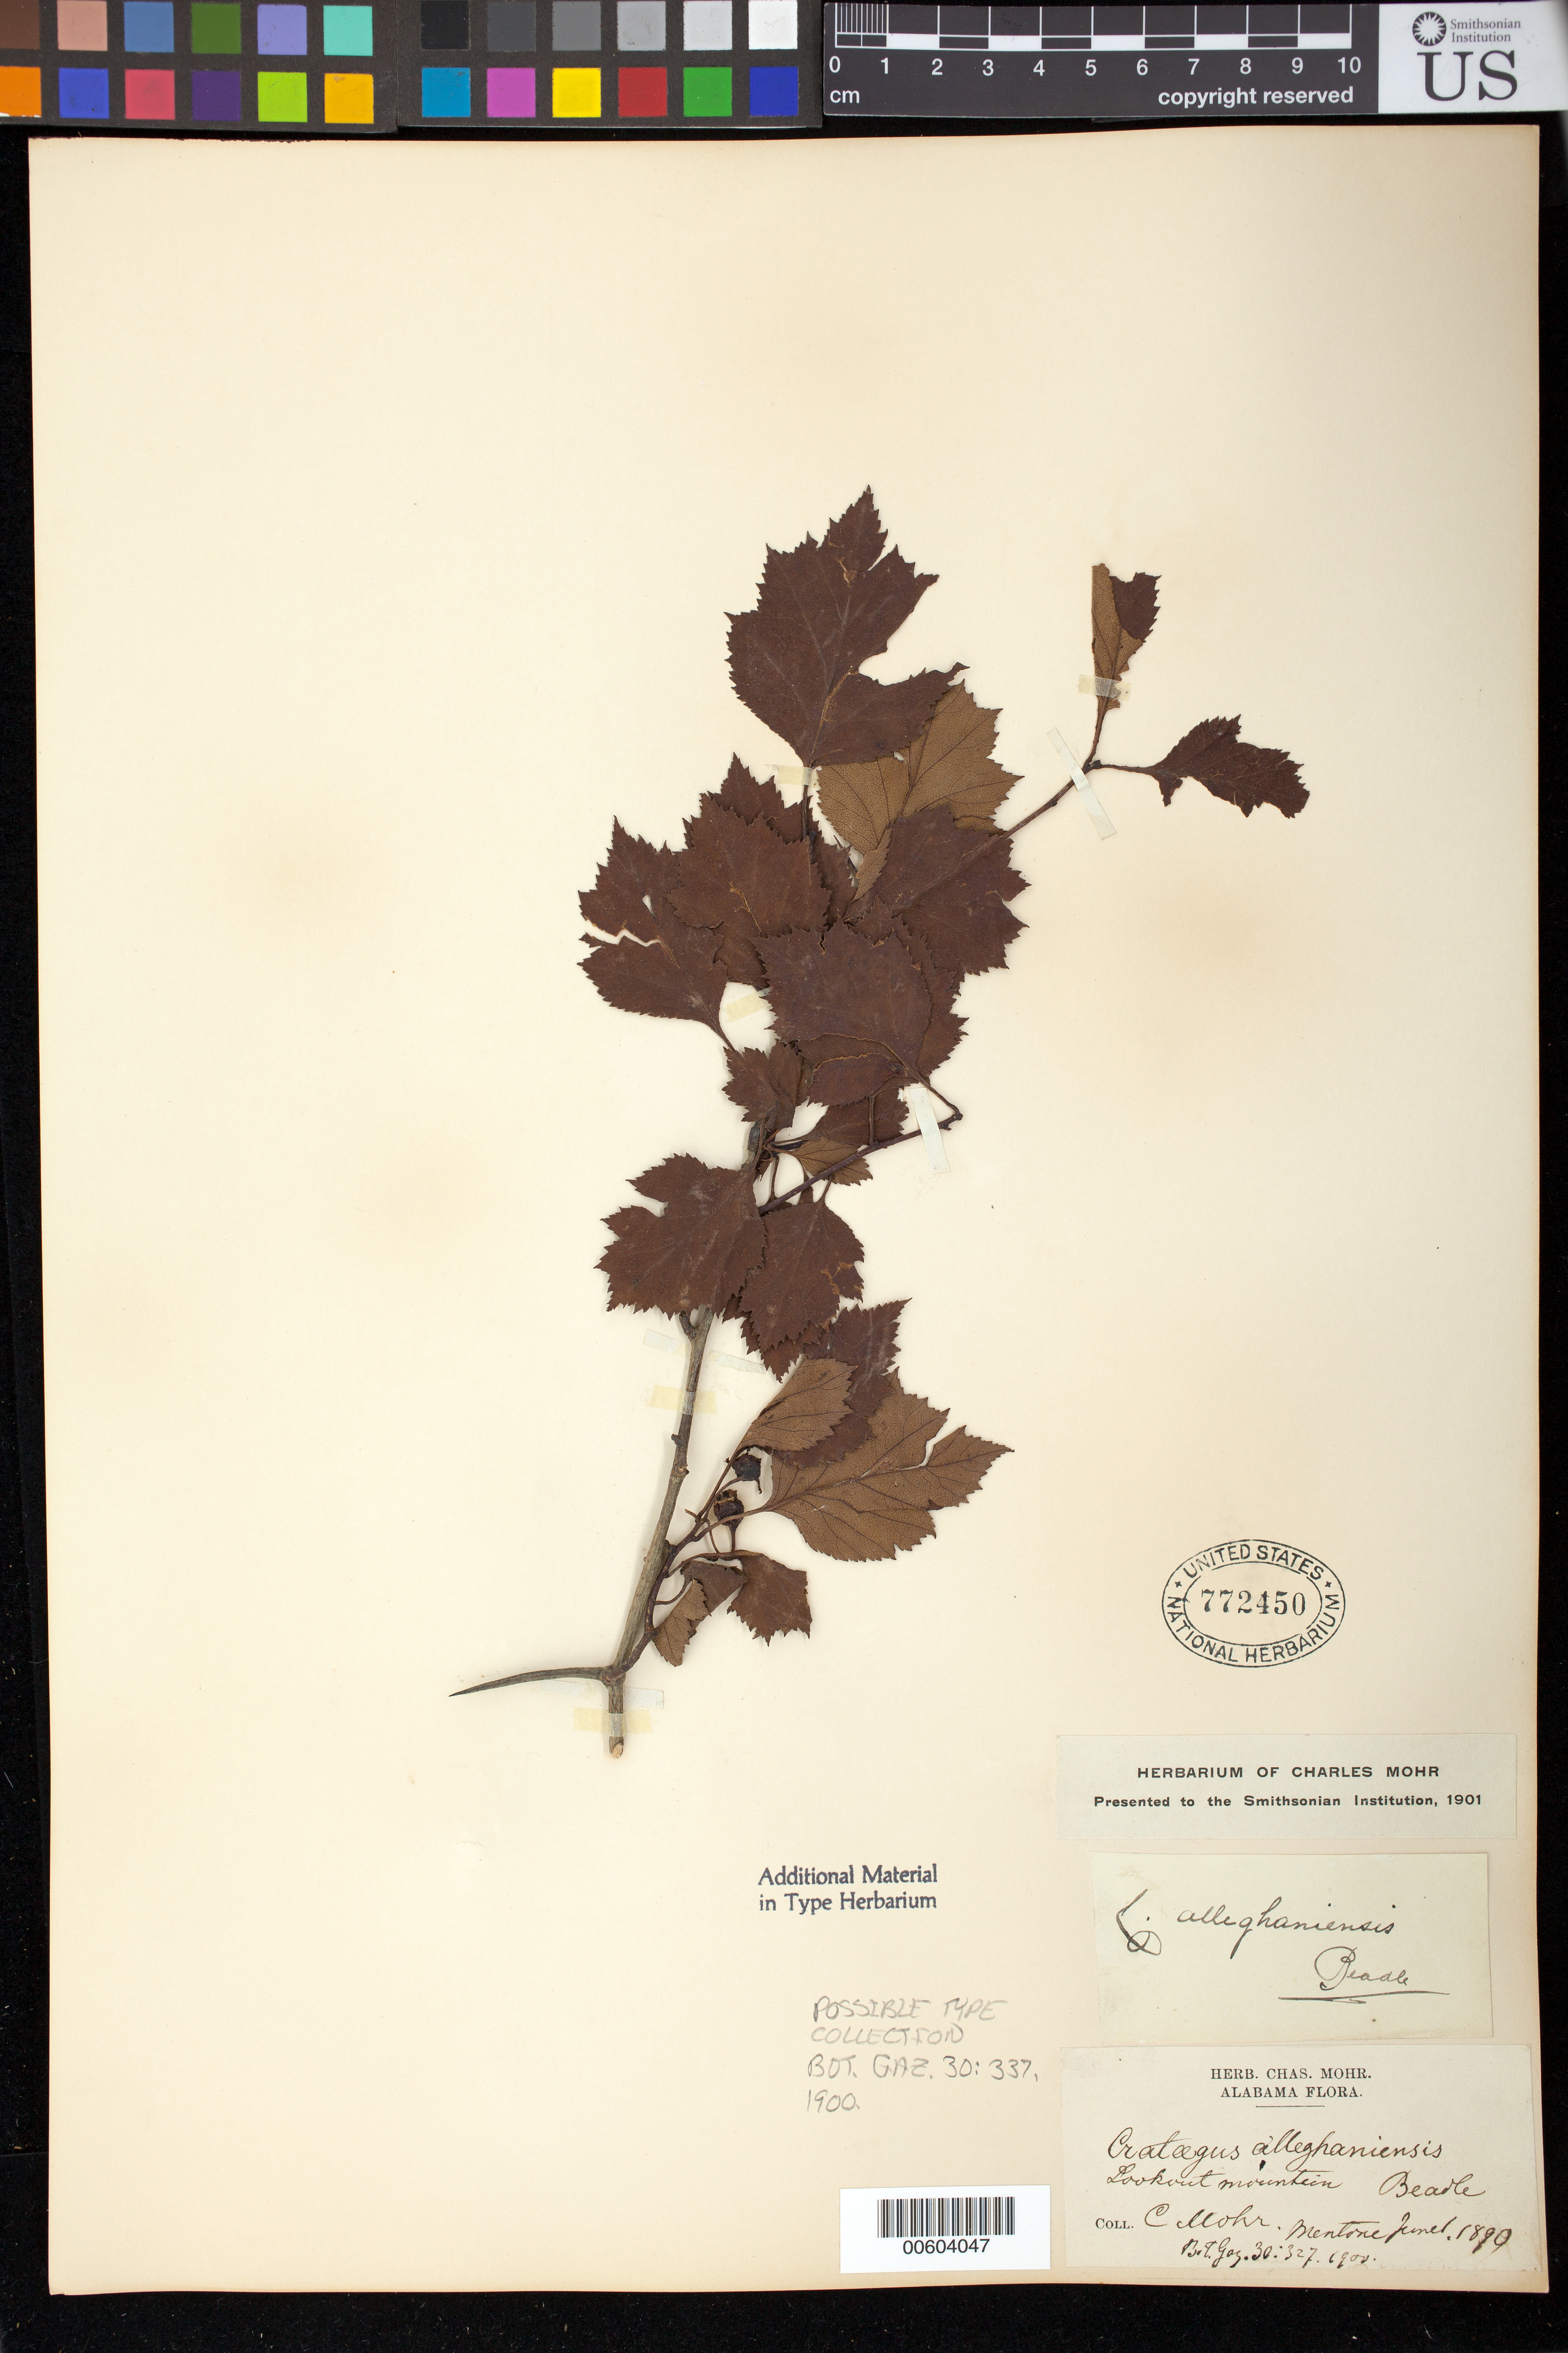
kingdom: Plantae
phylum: Tracheophyta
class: Magnoliopsida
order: Rosales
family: Rosaceae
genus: Crataegus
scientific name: Crataegus alleghaniensis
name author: Beadle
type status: Possible Type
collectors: C. T. Mohr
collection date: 1899-06-01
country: United States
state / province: Alabama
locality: Lookout Mountain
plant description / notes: Possibly original material, but dubiously a type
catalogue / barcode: US 772450